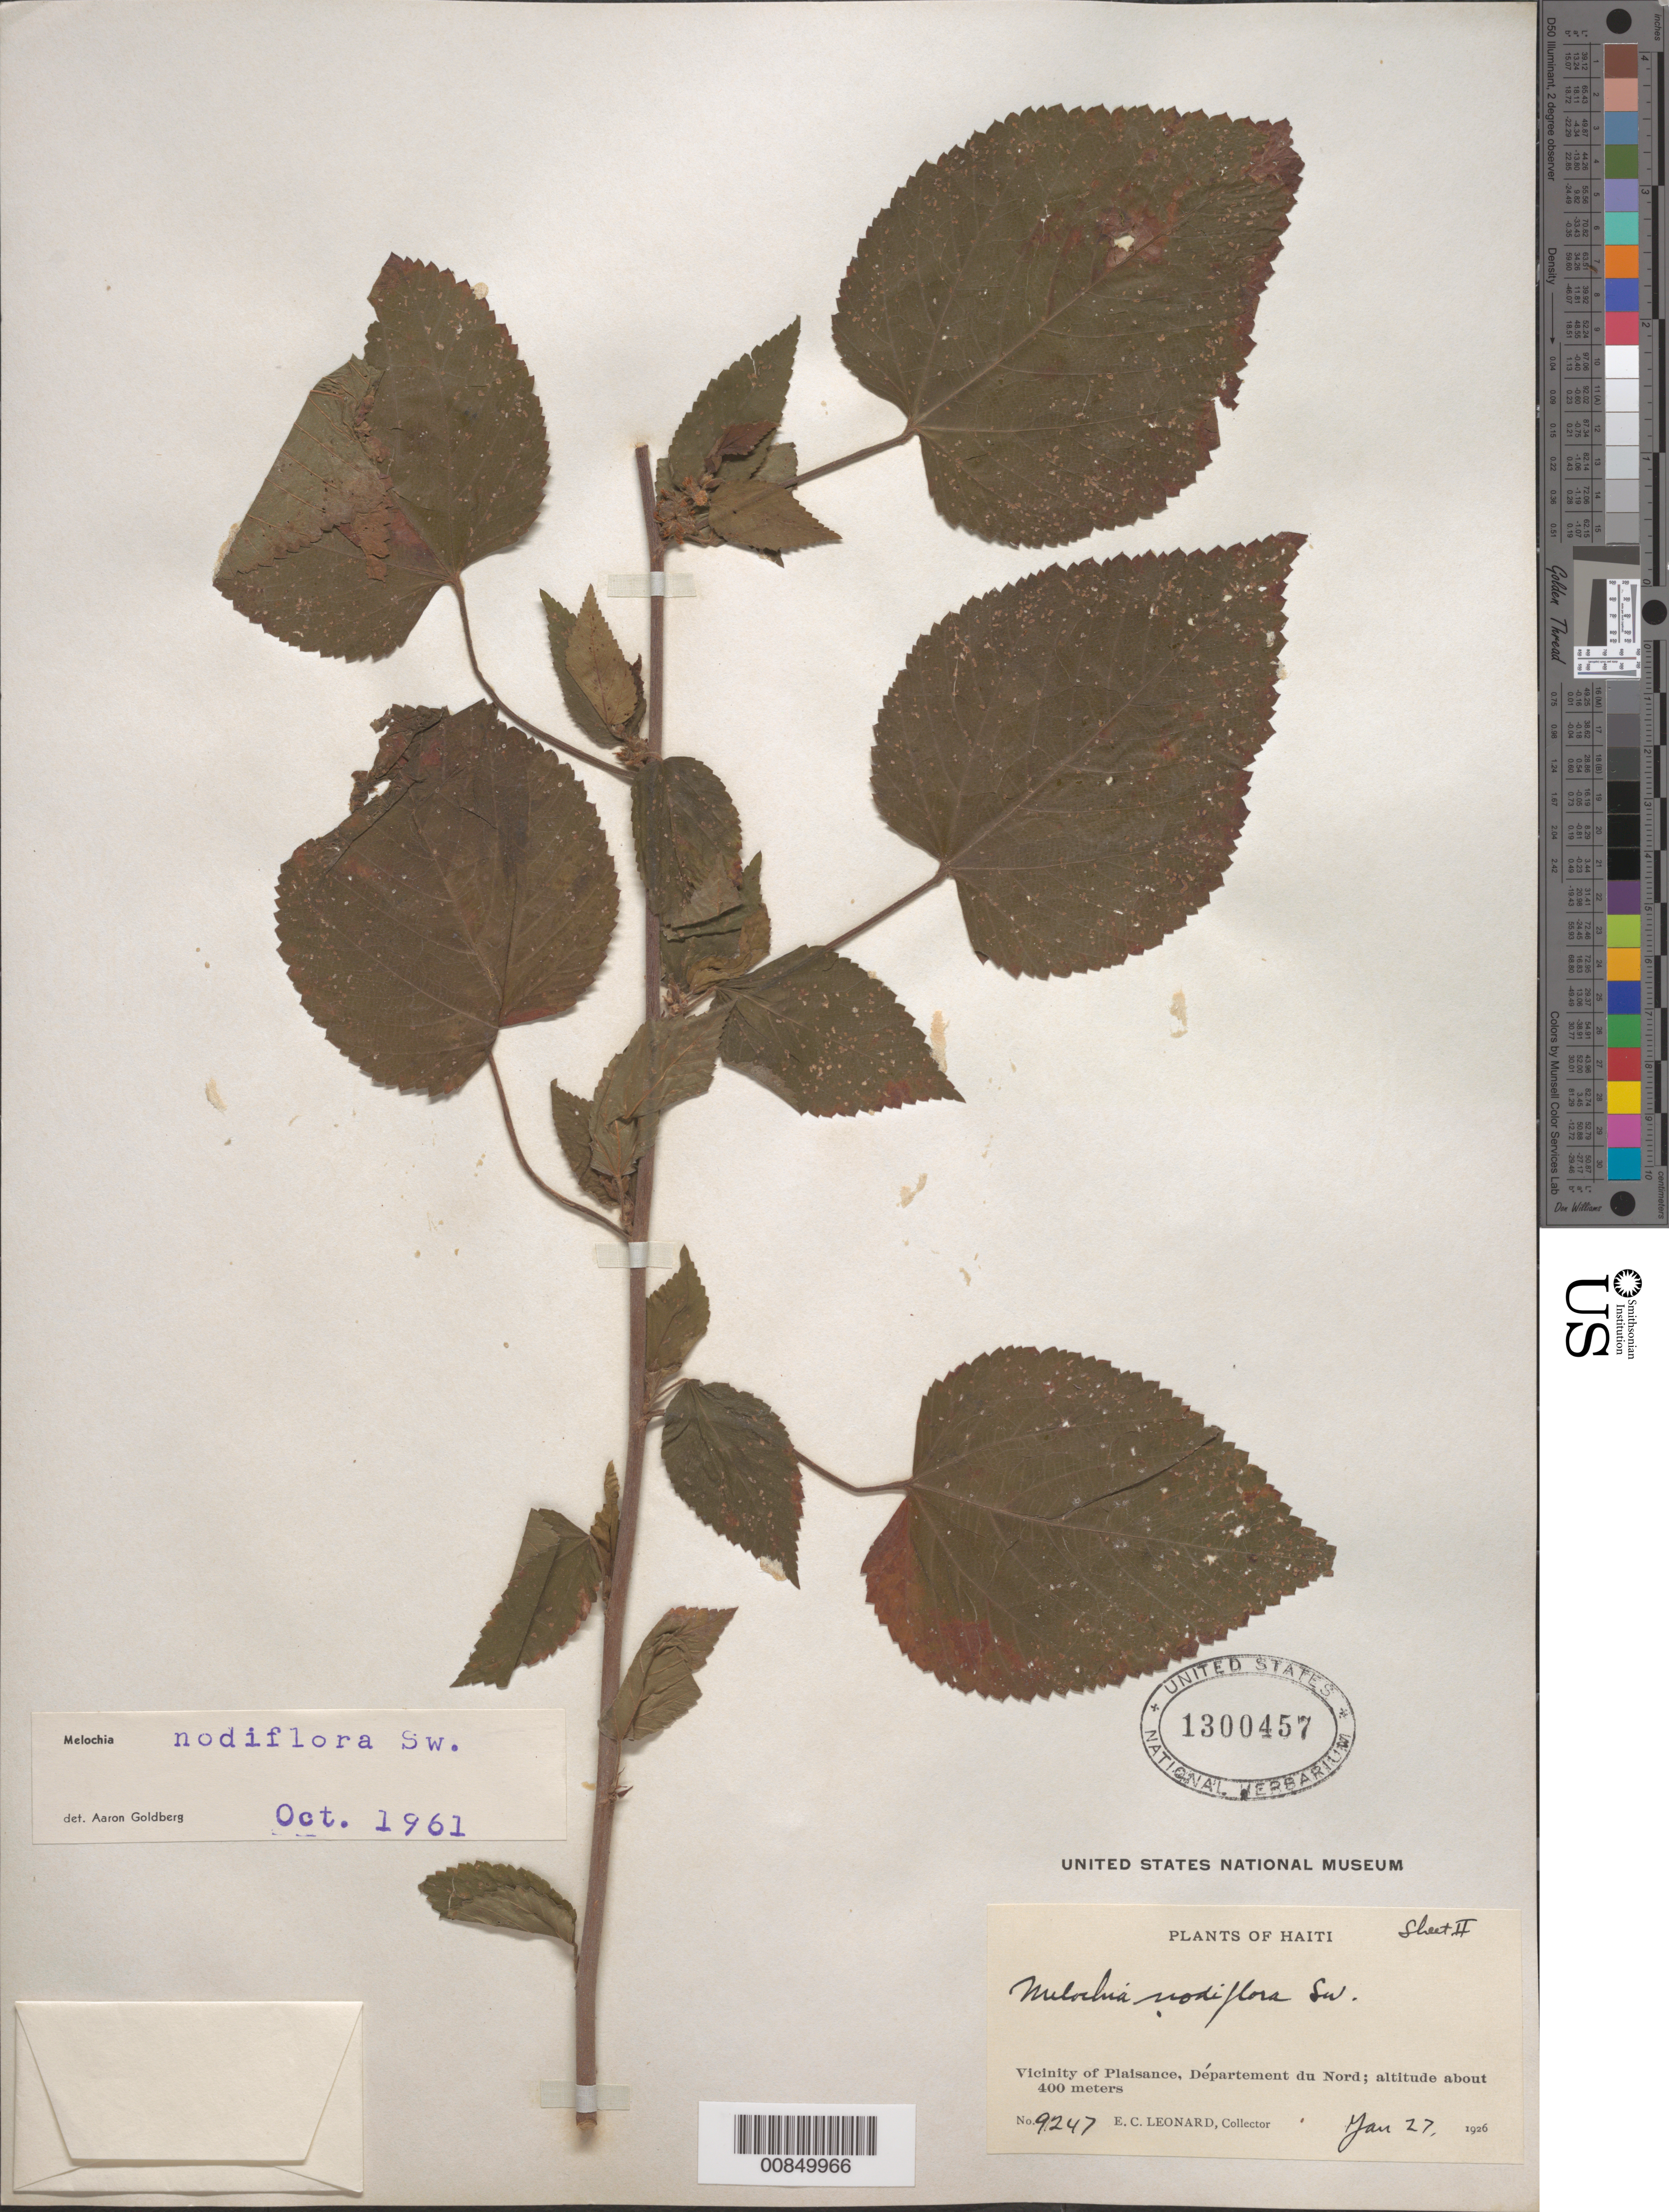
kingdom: Plantae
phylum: Tracheophyta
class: Magnoliopsida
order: Malvales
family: Malvaceae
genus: Melochia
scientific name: Melochia nodiflora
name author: Sw.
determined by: Goldberg, Aaron, (US), NMNH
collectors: E. C. Leonard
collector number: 9247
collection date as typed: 27 Jan 1926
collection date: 1926-01-27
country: Haiti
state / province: Nord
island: Hispaniola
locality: Vicinity of Plaisance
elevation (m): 400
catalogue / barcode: US 1300457